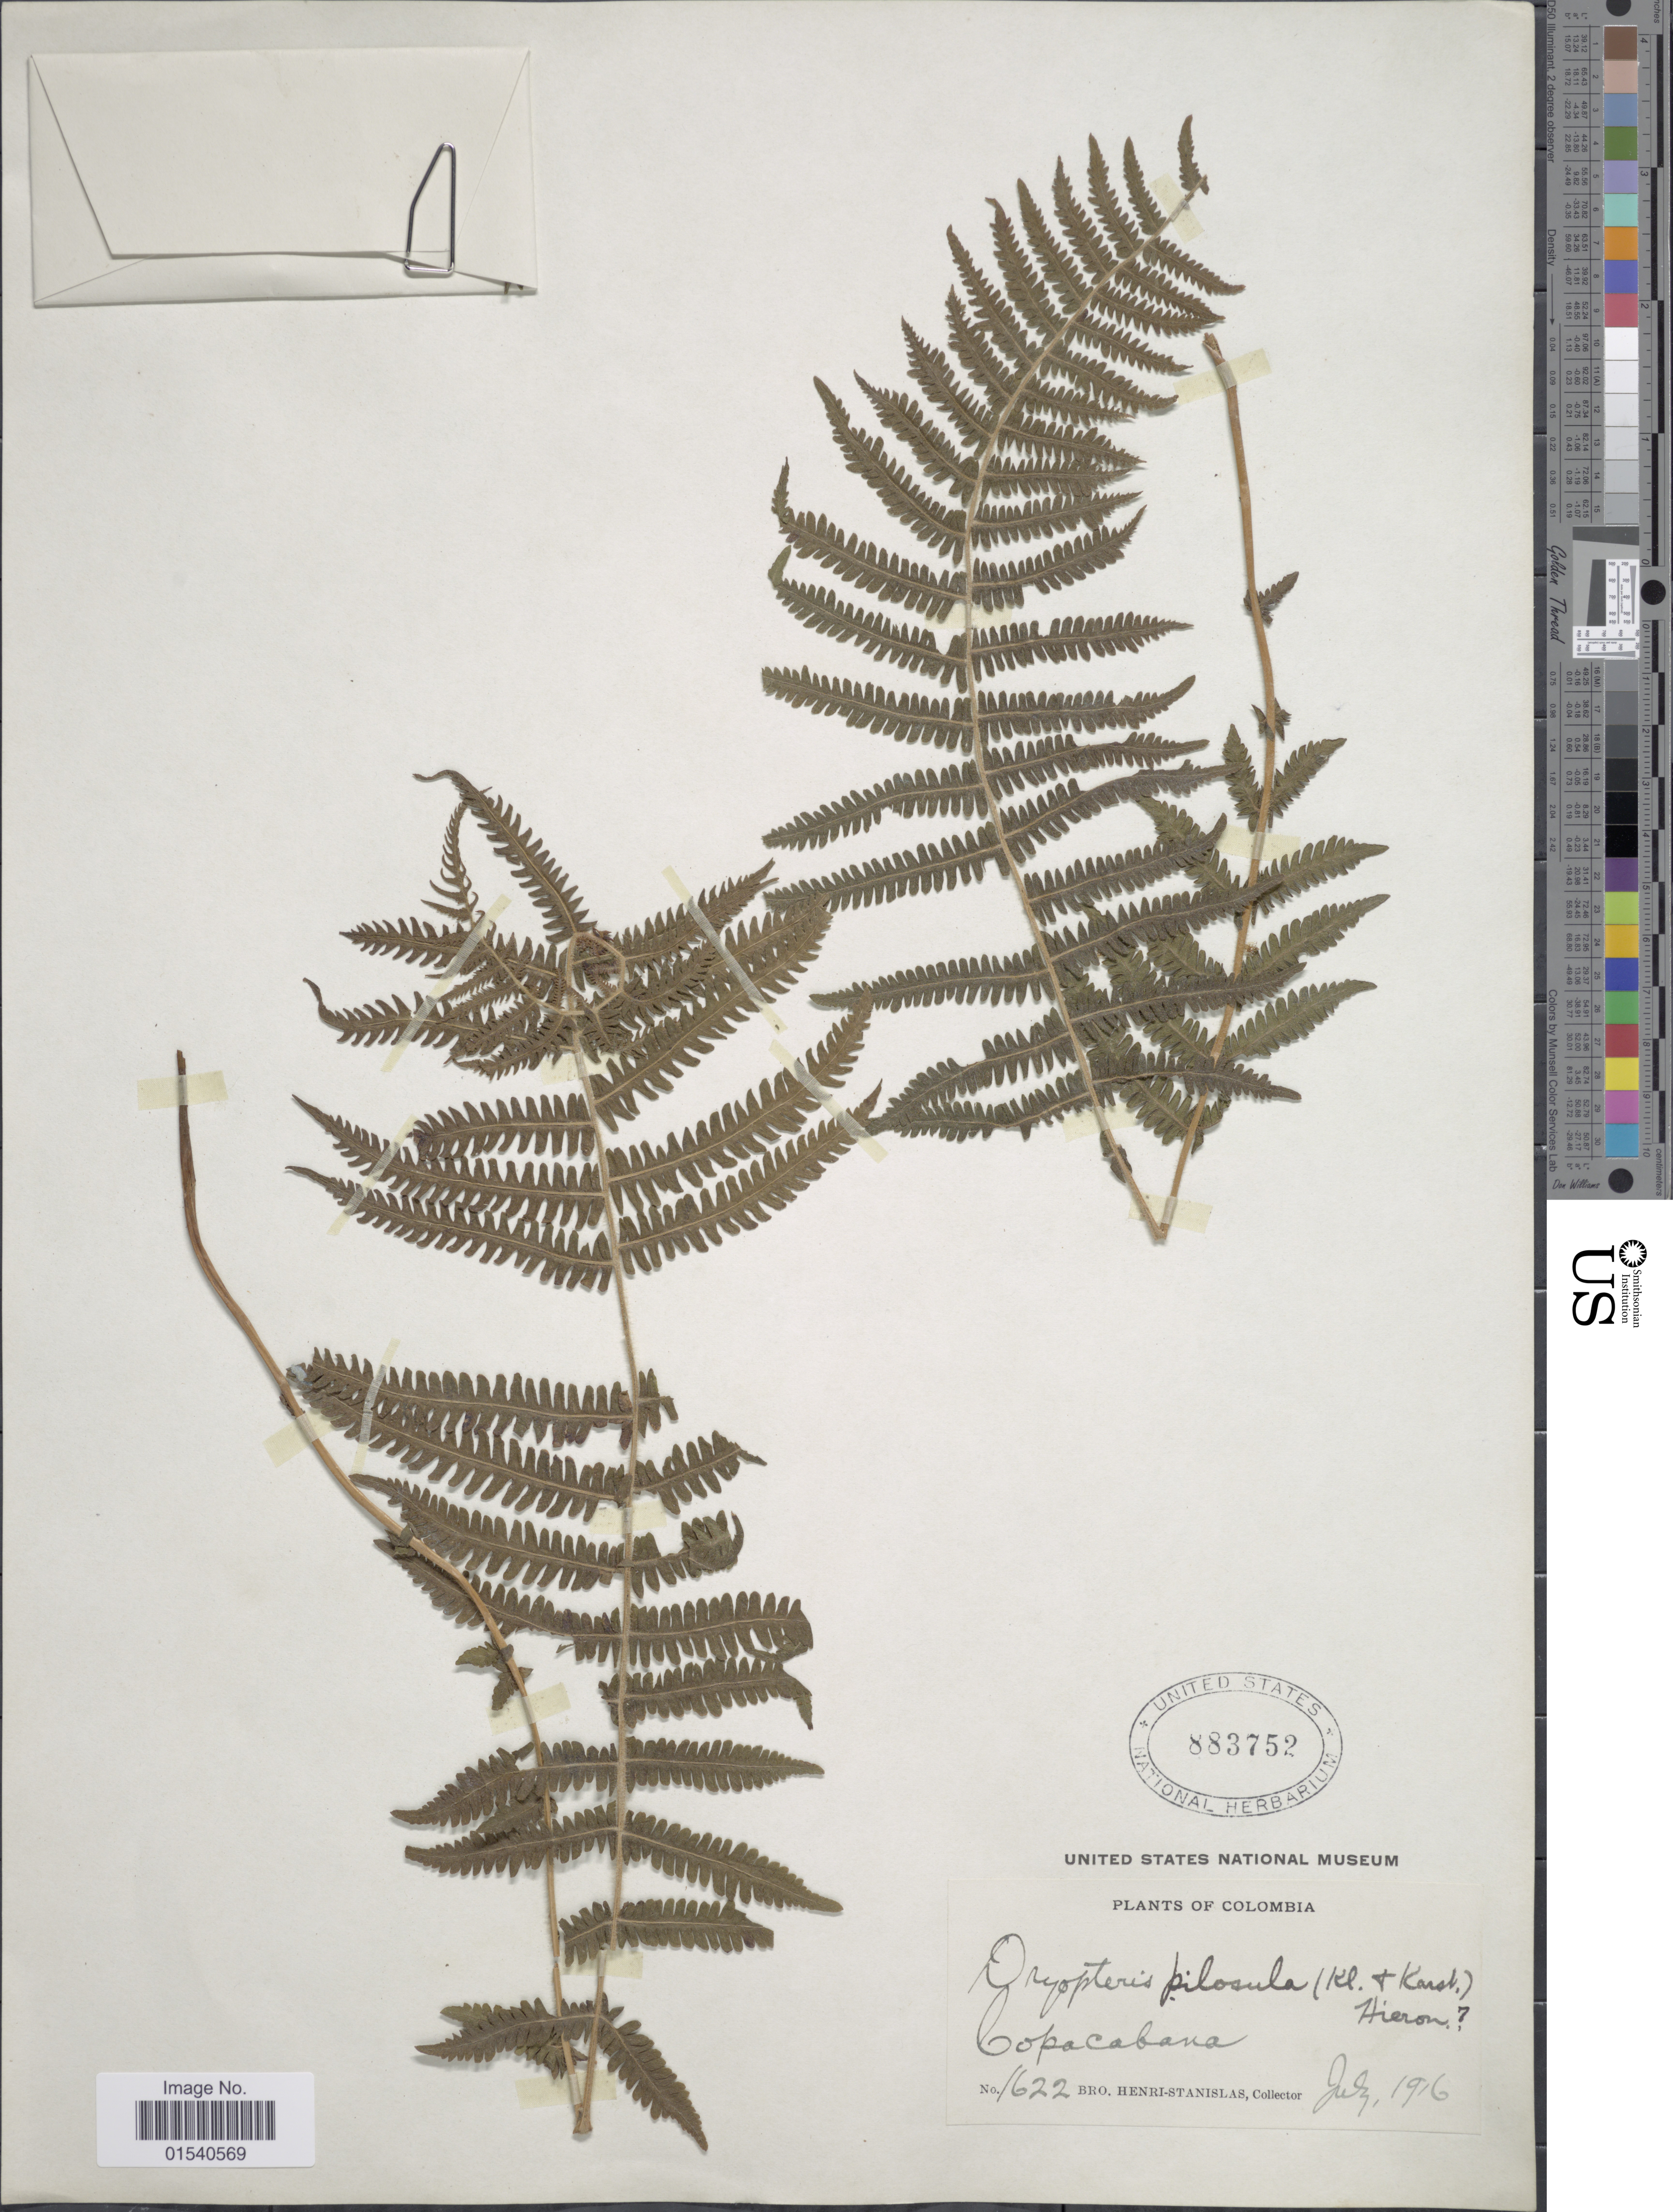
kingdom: Plantae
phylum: Tracheophyta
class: Polypodiopsida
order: Polypodiales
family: Thelypteridaceae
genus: Amauropelta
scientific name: Amauropelta pilosula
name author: (Klotzsch & H. Karst.) Á. Löve & D. Löve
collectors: Henri-Stanislas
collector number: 1622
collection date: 1916-07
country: Colombia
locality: Copacabana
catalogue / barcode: US 883752